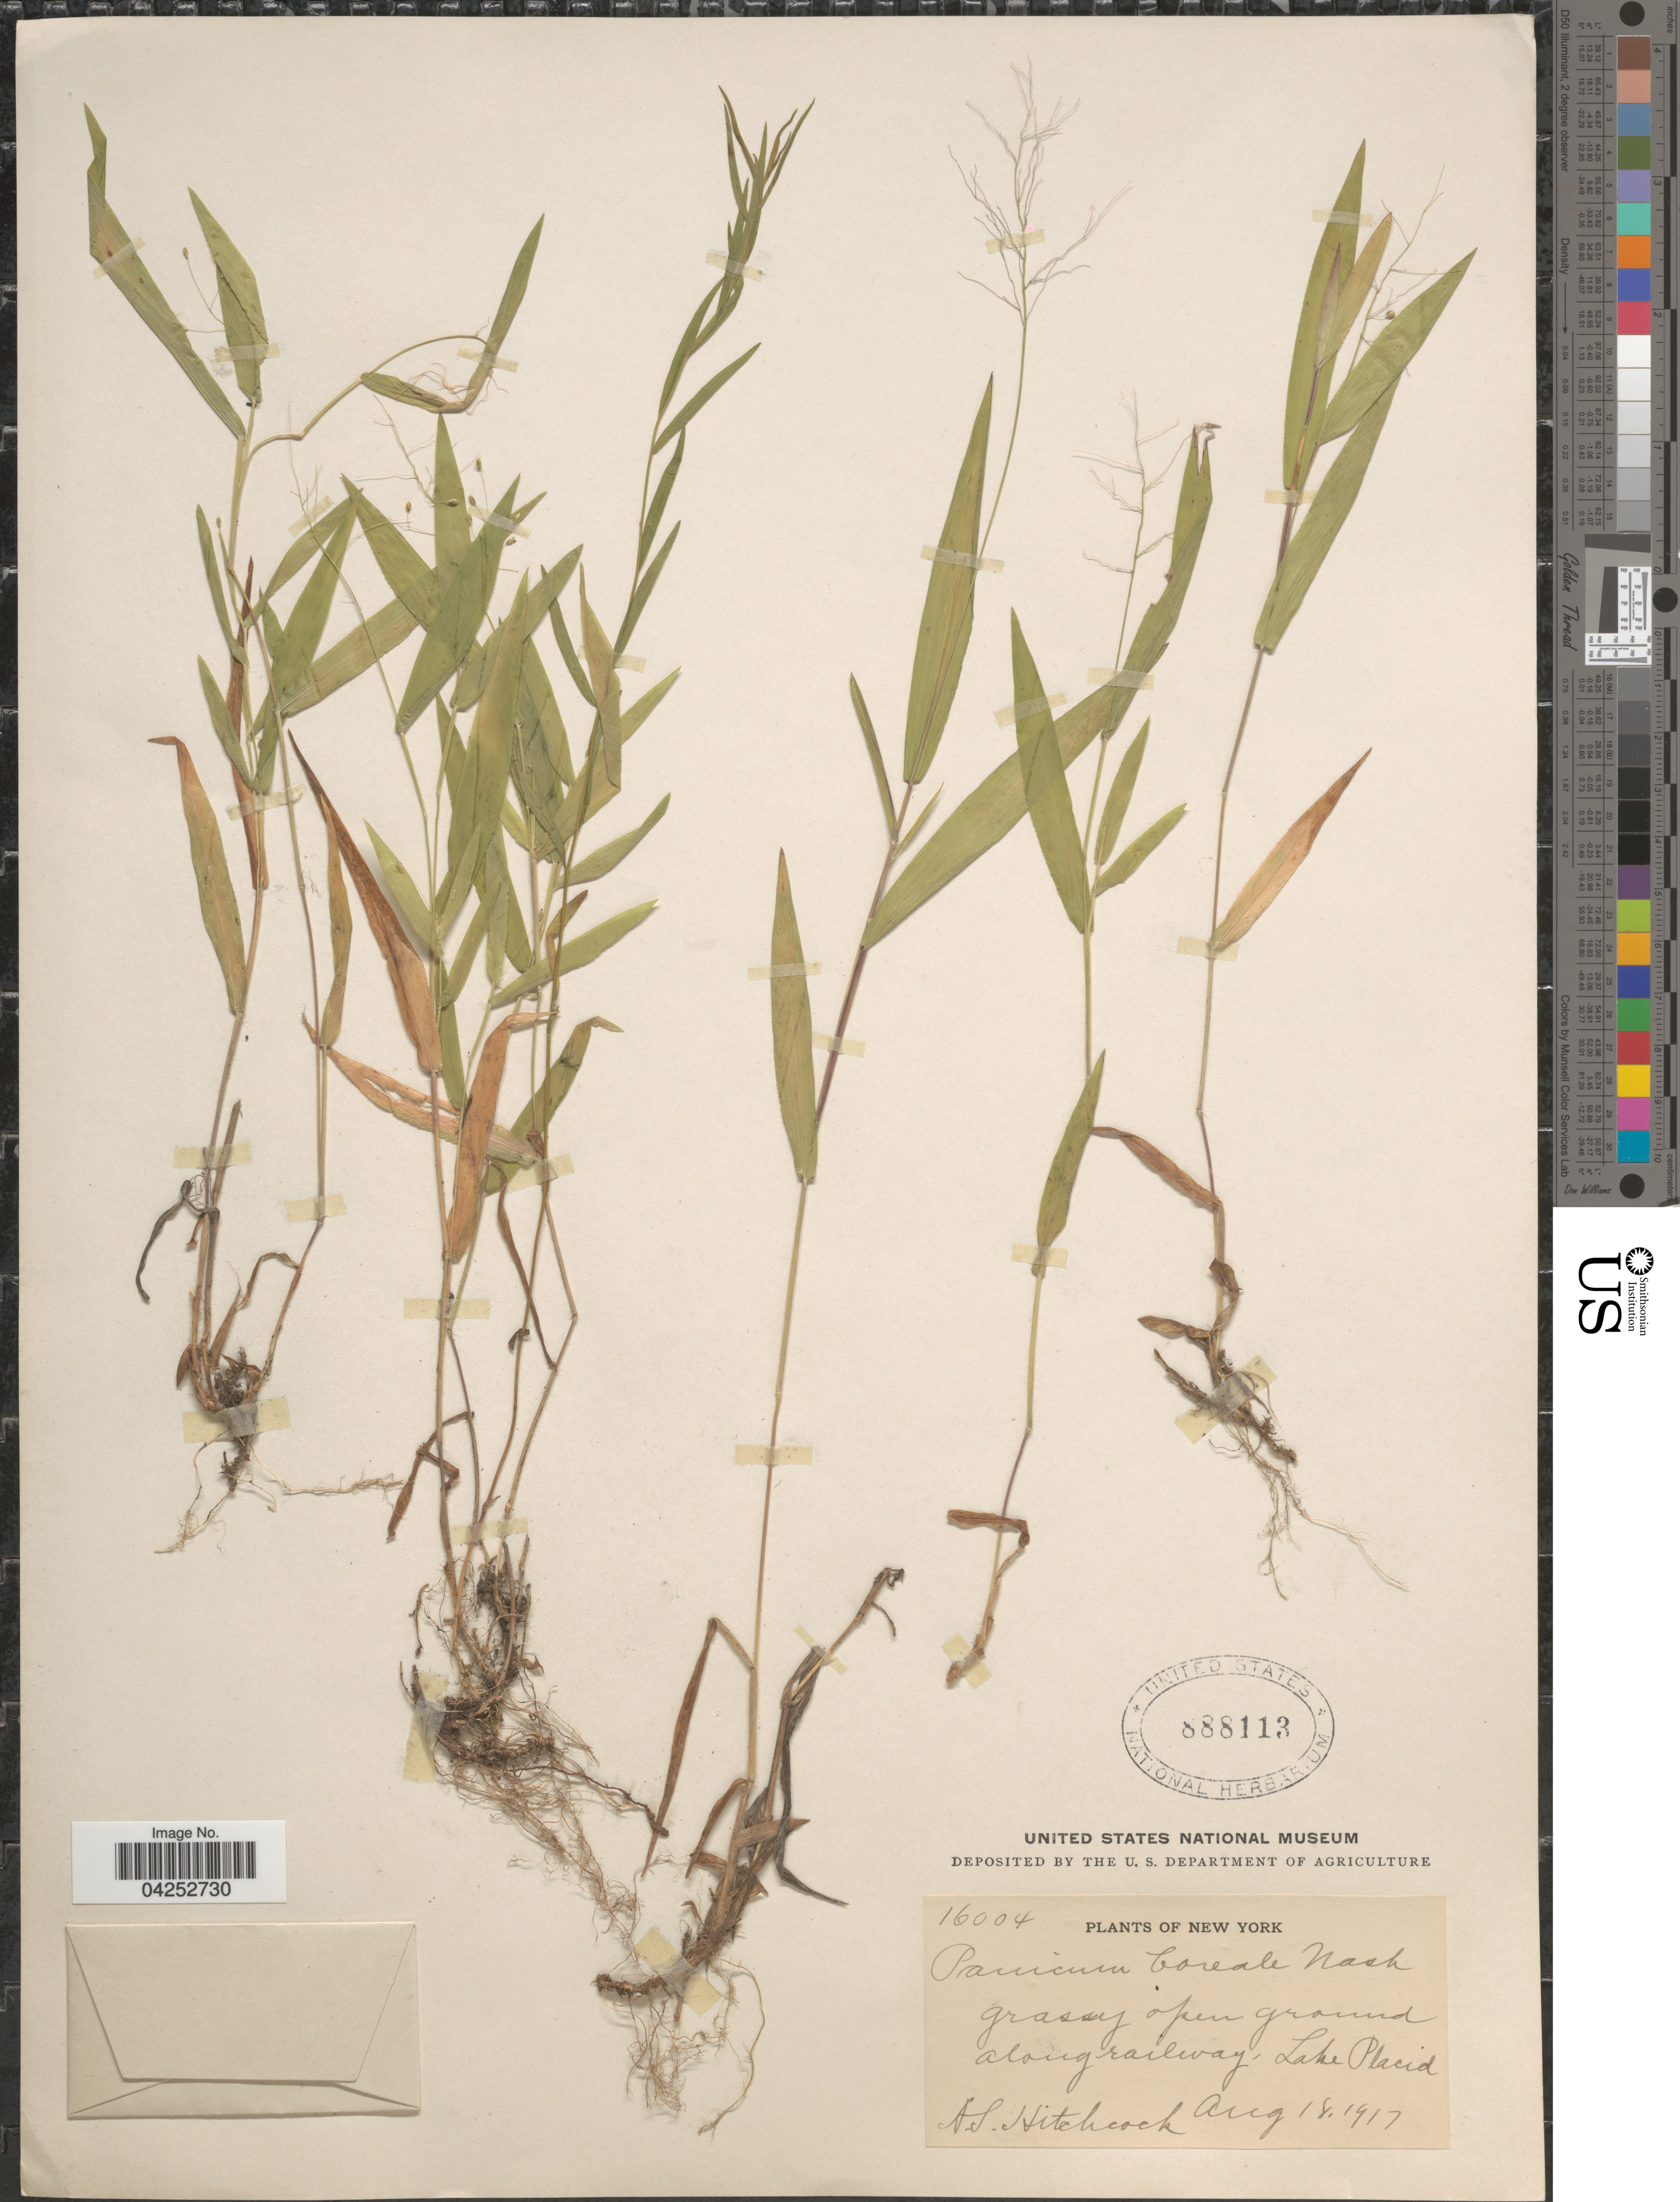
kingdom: Plantae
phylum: Tracheophyta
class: Liliopsida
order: Poales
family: Poaceae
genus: Dichanthelium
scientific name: Dichanthelium boreale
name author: (Nash) Freckmann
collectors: A. S. Hitchcock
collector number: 16004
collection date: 1917-08-18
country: United States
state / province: New York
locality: Grassy open ground along railway, Lake Placid.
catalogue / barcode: US 888113